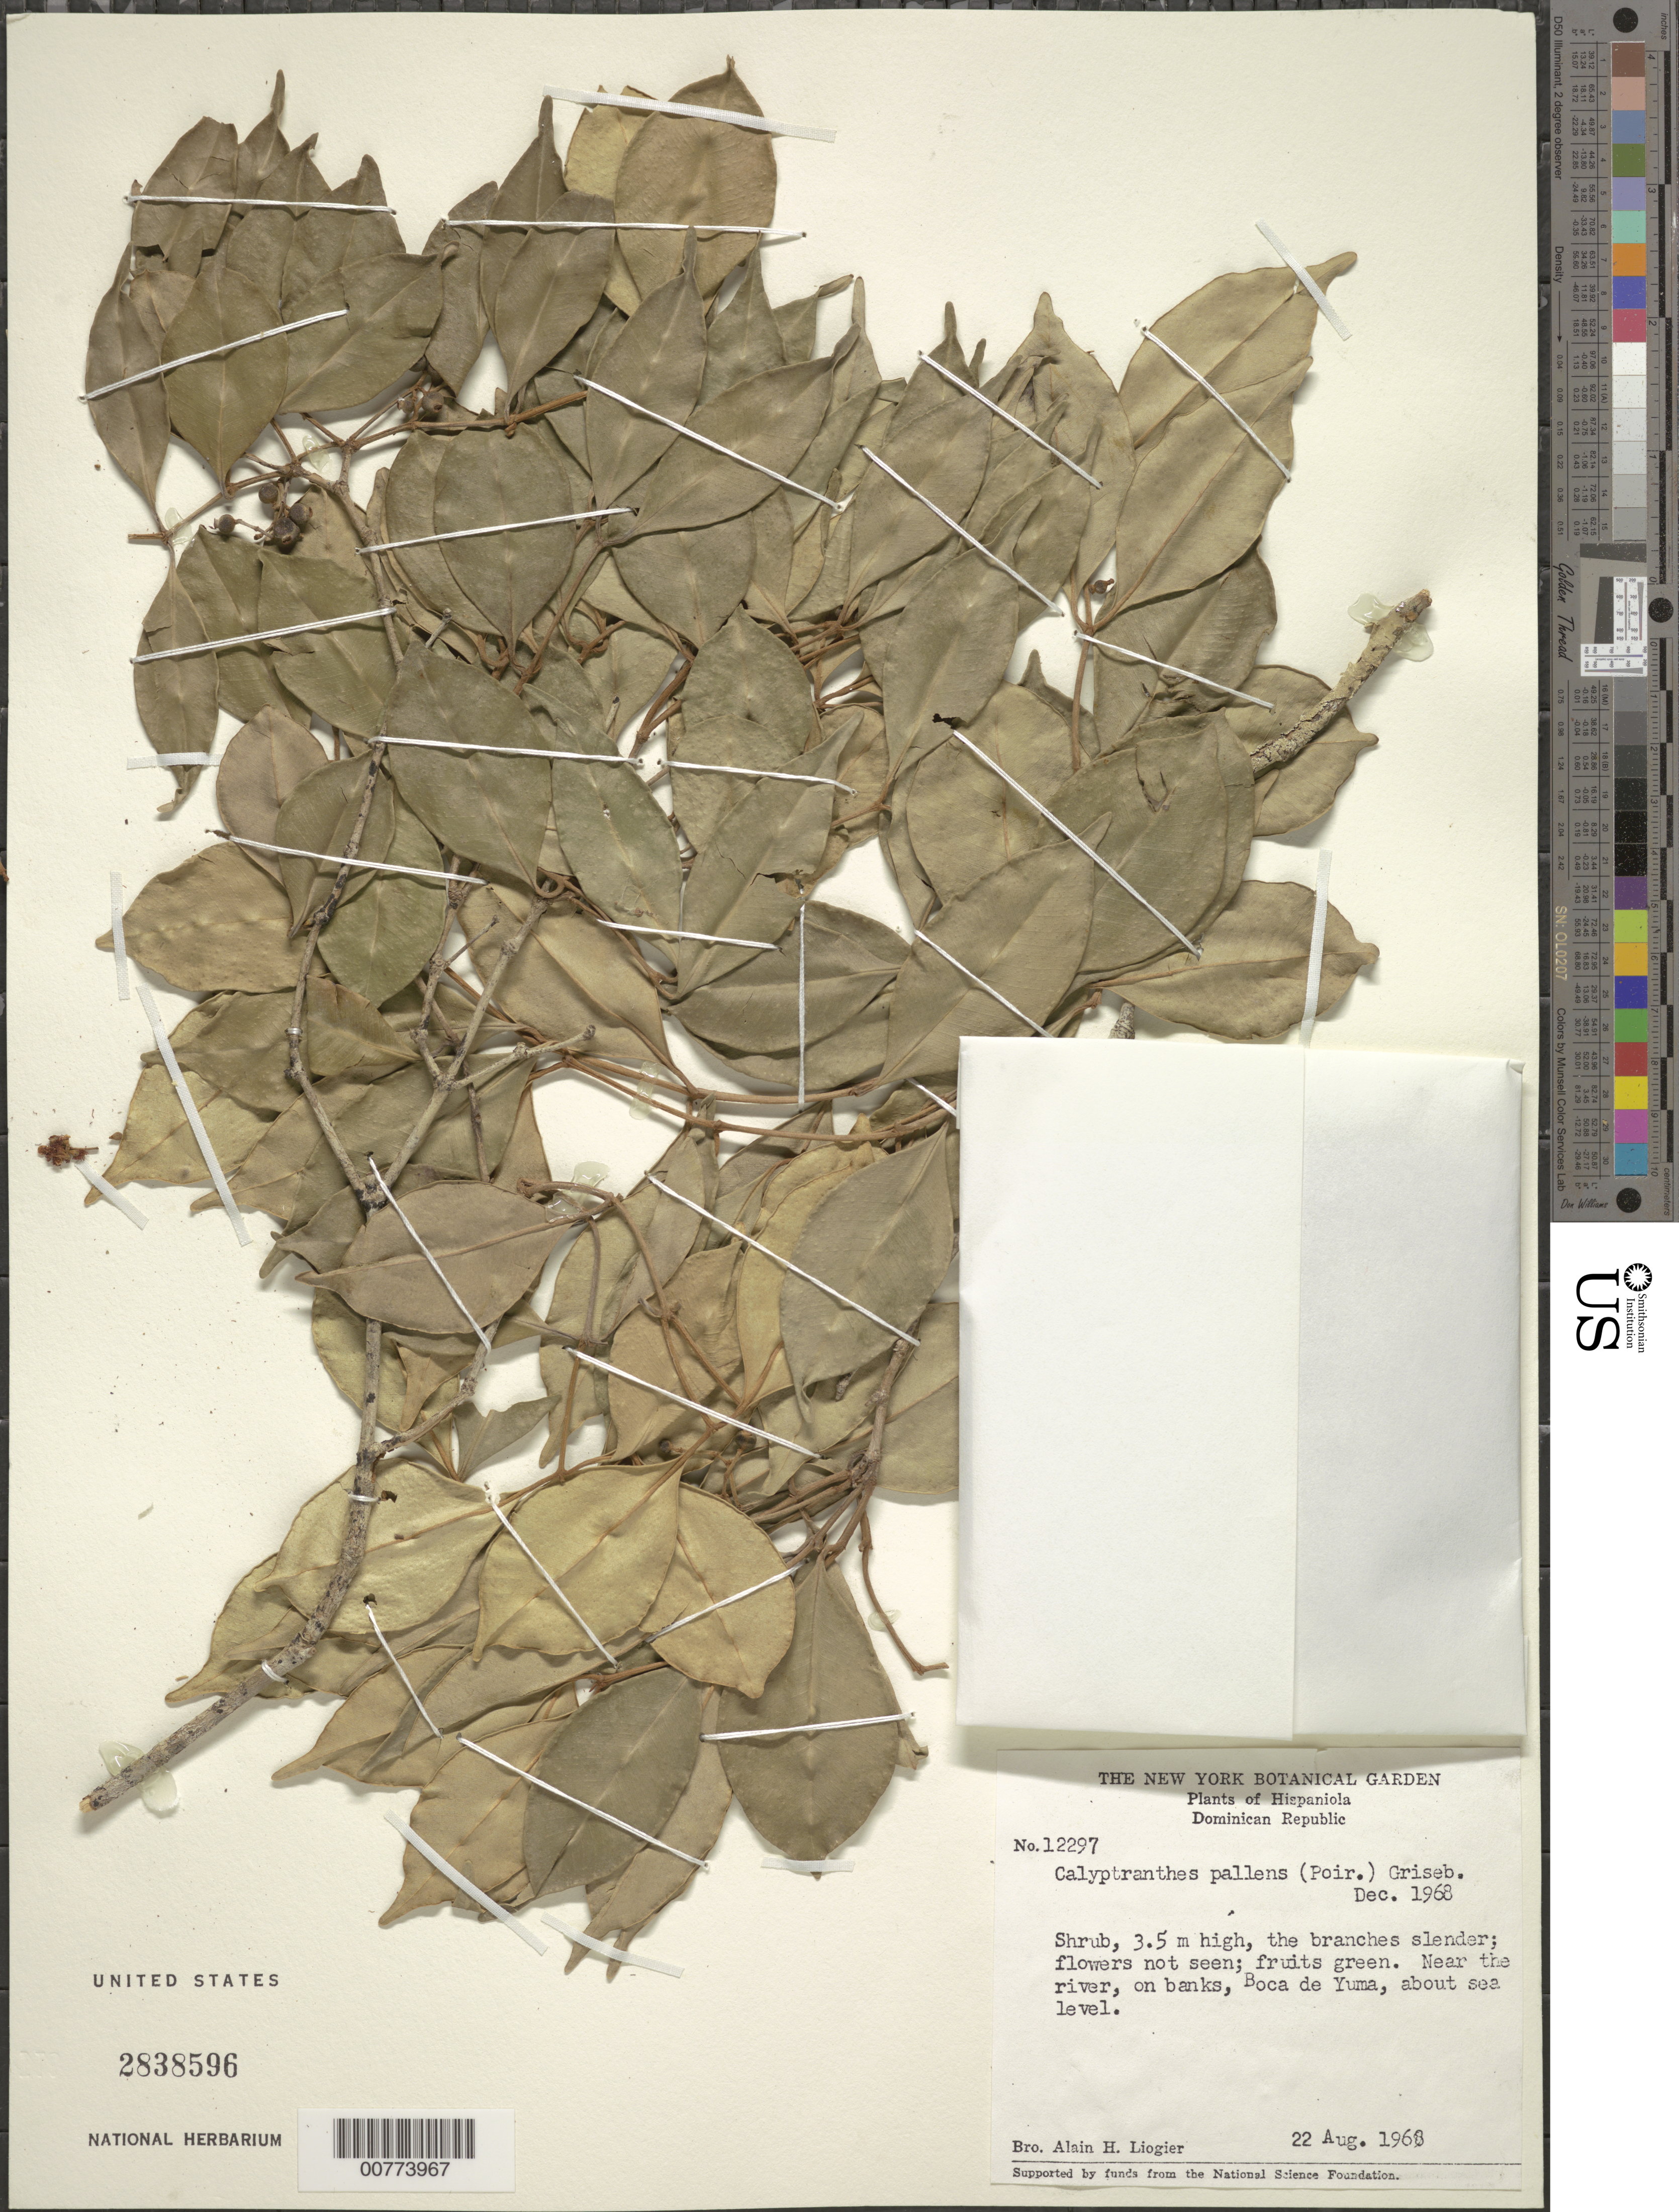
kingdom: Plantae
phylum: Tracheophyta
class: Magnoliopsida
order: Myrtales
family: Myrtaceae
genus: Myrcia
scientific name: Myrcia neopallens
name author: A.R. Lourenço & E. Lucas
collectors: A. H. Liogier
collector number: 12297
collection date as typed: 22 Aug 1968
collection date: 1968-08-22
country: Dominican Republic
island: Hispaniola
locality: Boca de Yuma.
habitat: Near river, on banks.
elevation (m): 0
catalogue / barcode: US 2838596